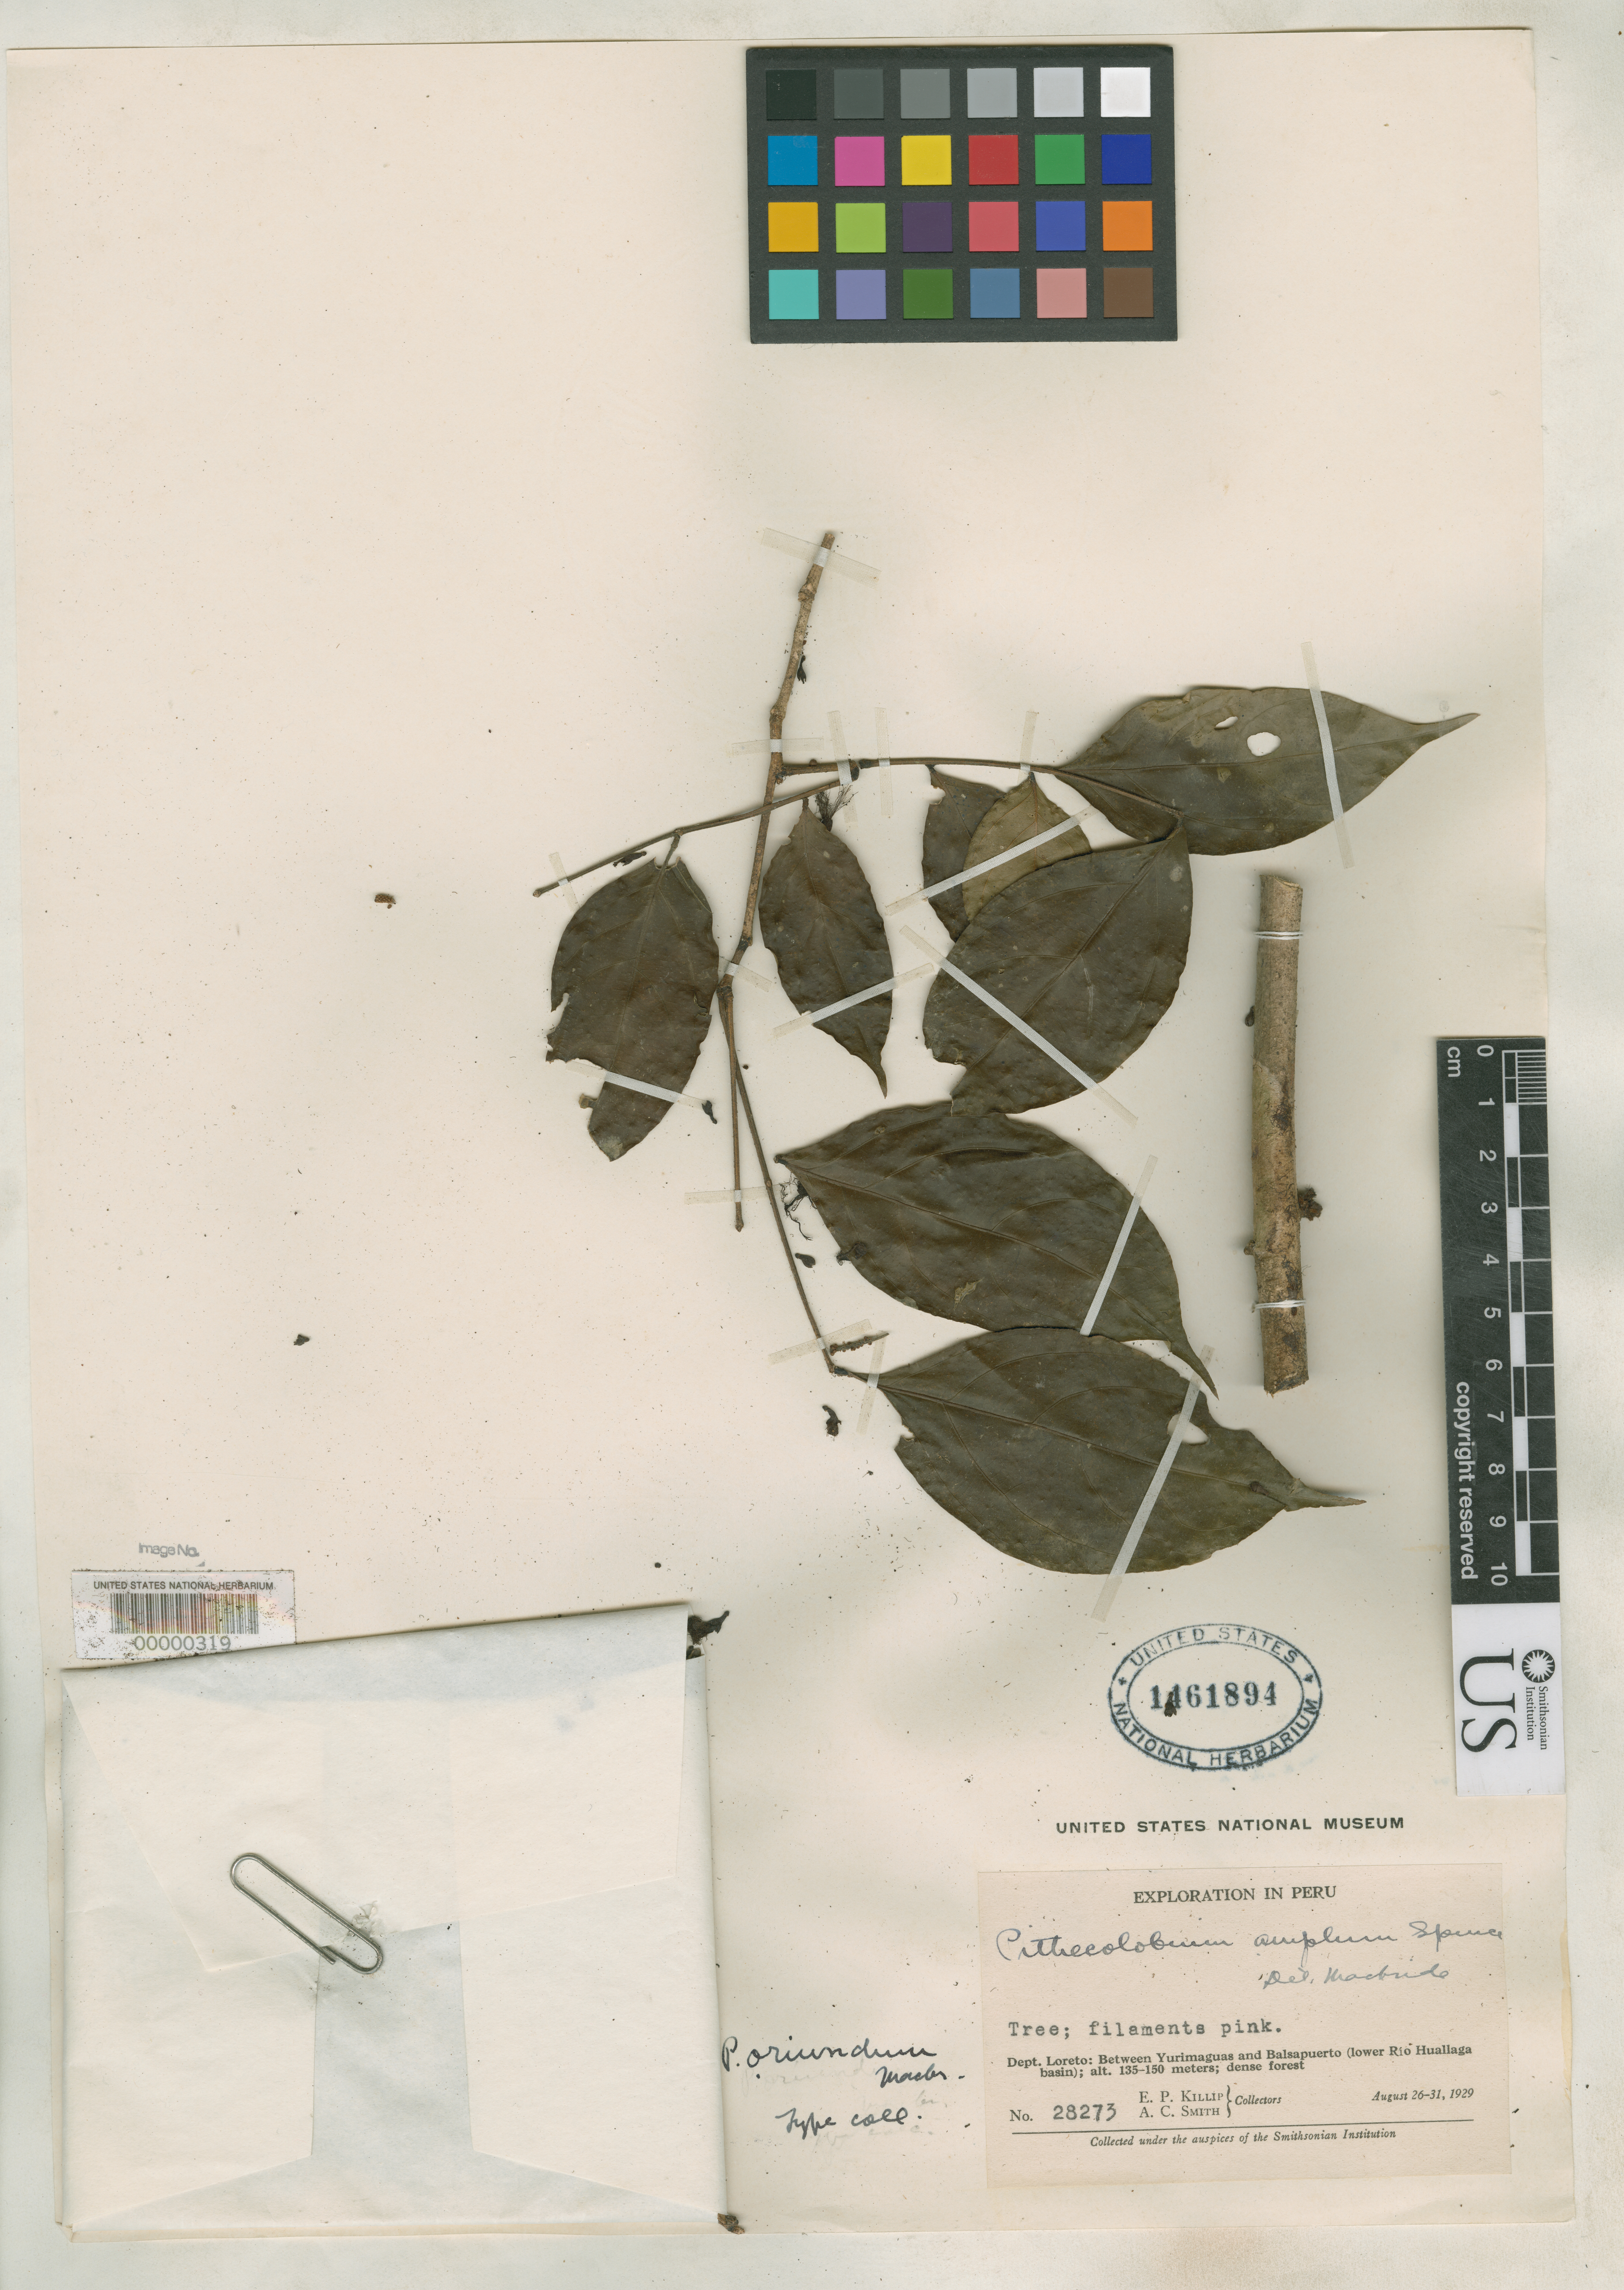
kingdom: Plantae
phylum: Tracheophyta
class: Magnoliopsida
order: Fabales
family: Fabaceae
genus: Pithecellobium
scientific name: Pithecellobium oriundum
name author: J.F. Macbr.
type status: Isotype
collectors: E. P. Killip & A. C. Smith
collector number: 28273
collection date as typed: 26 Aug 1929 to 31 Aug 1929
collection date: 1929-08-26/1929-08-31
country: Peru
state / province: Loreto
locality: Between Yurimaguas and Balsapuerto.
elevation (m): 135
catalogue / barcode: US 1461894